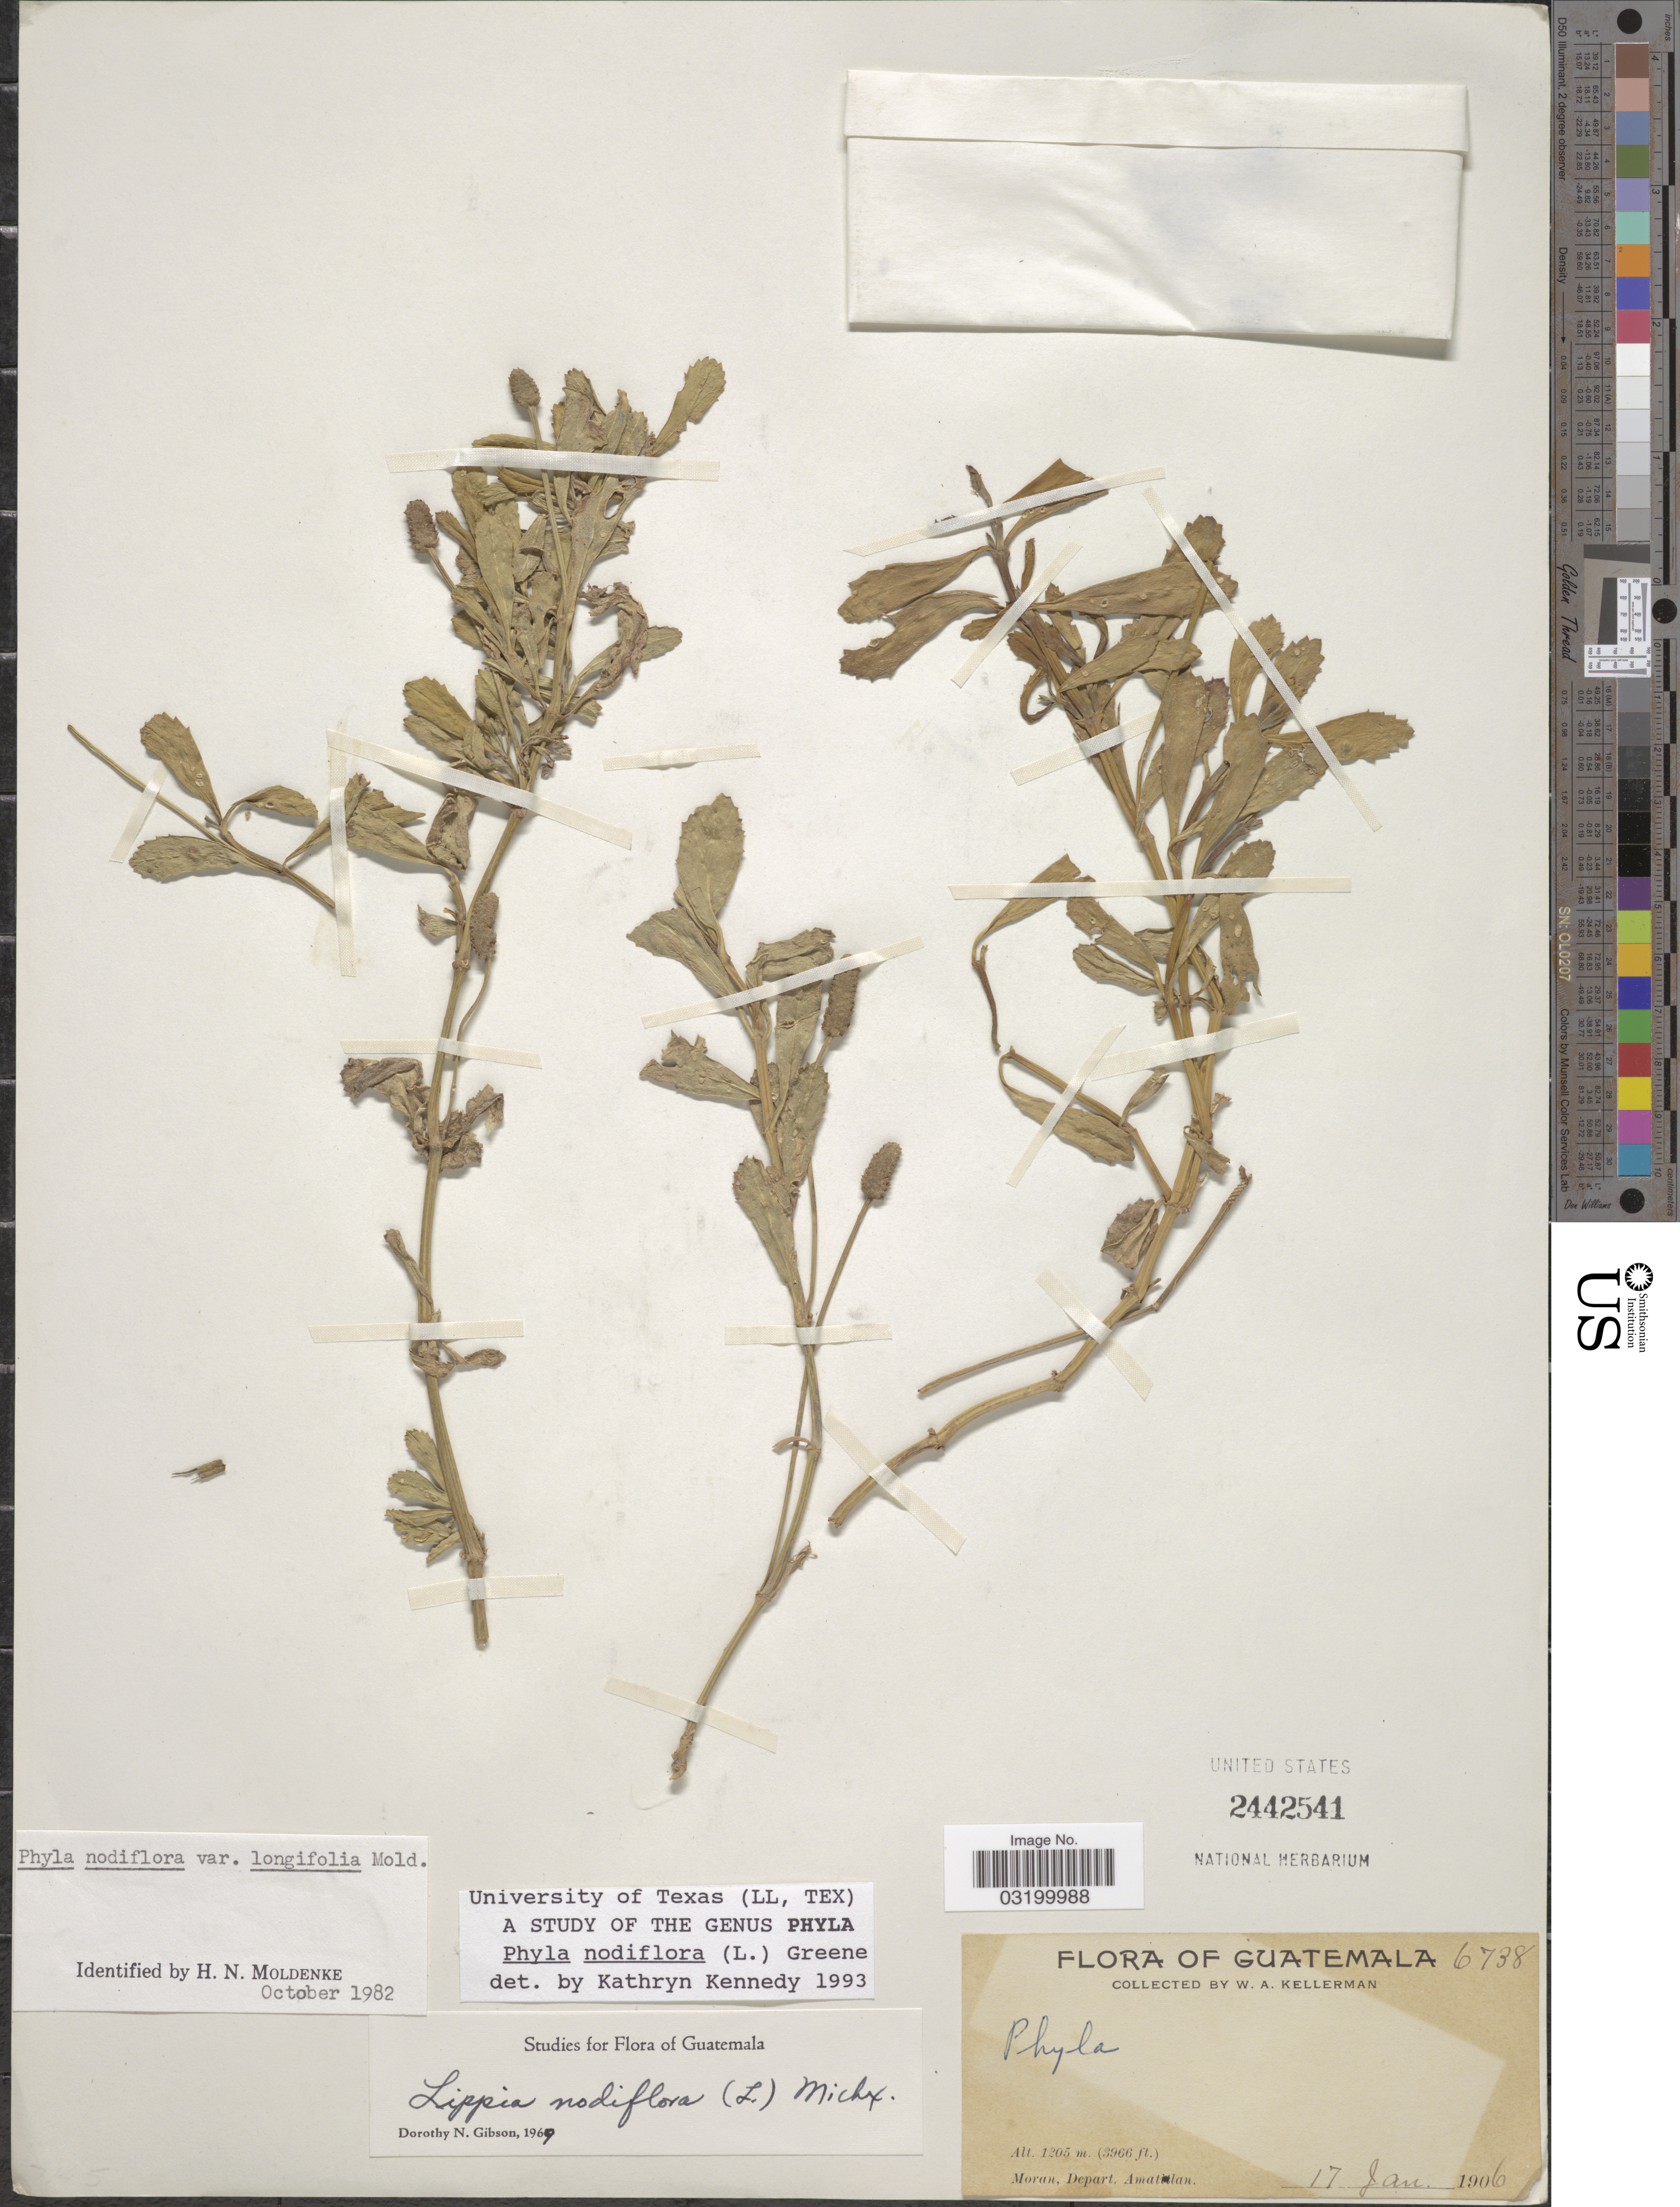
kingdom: Plantae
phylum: Tracheophyta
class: Magnoliopsida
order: Lamiales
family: Verbenaceae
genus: Phyla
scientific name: Phyla nodiflora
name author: (L.) Greene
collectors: W. Kellerman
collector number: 6738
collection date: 1906-01-17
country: Guatemala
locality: Moran, Depart. Amatitlan.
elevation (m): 1205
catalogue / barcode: US 2442541